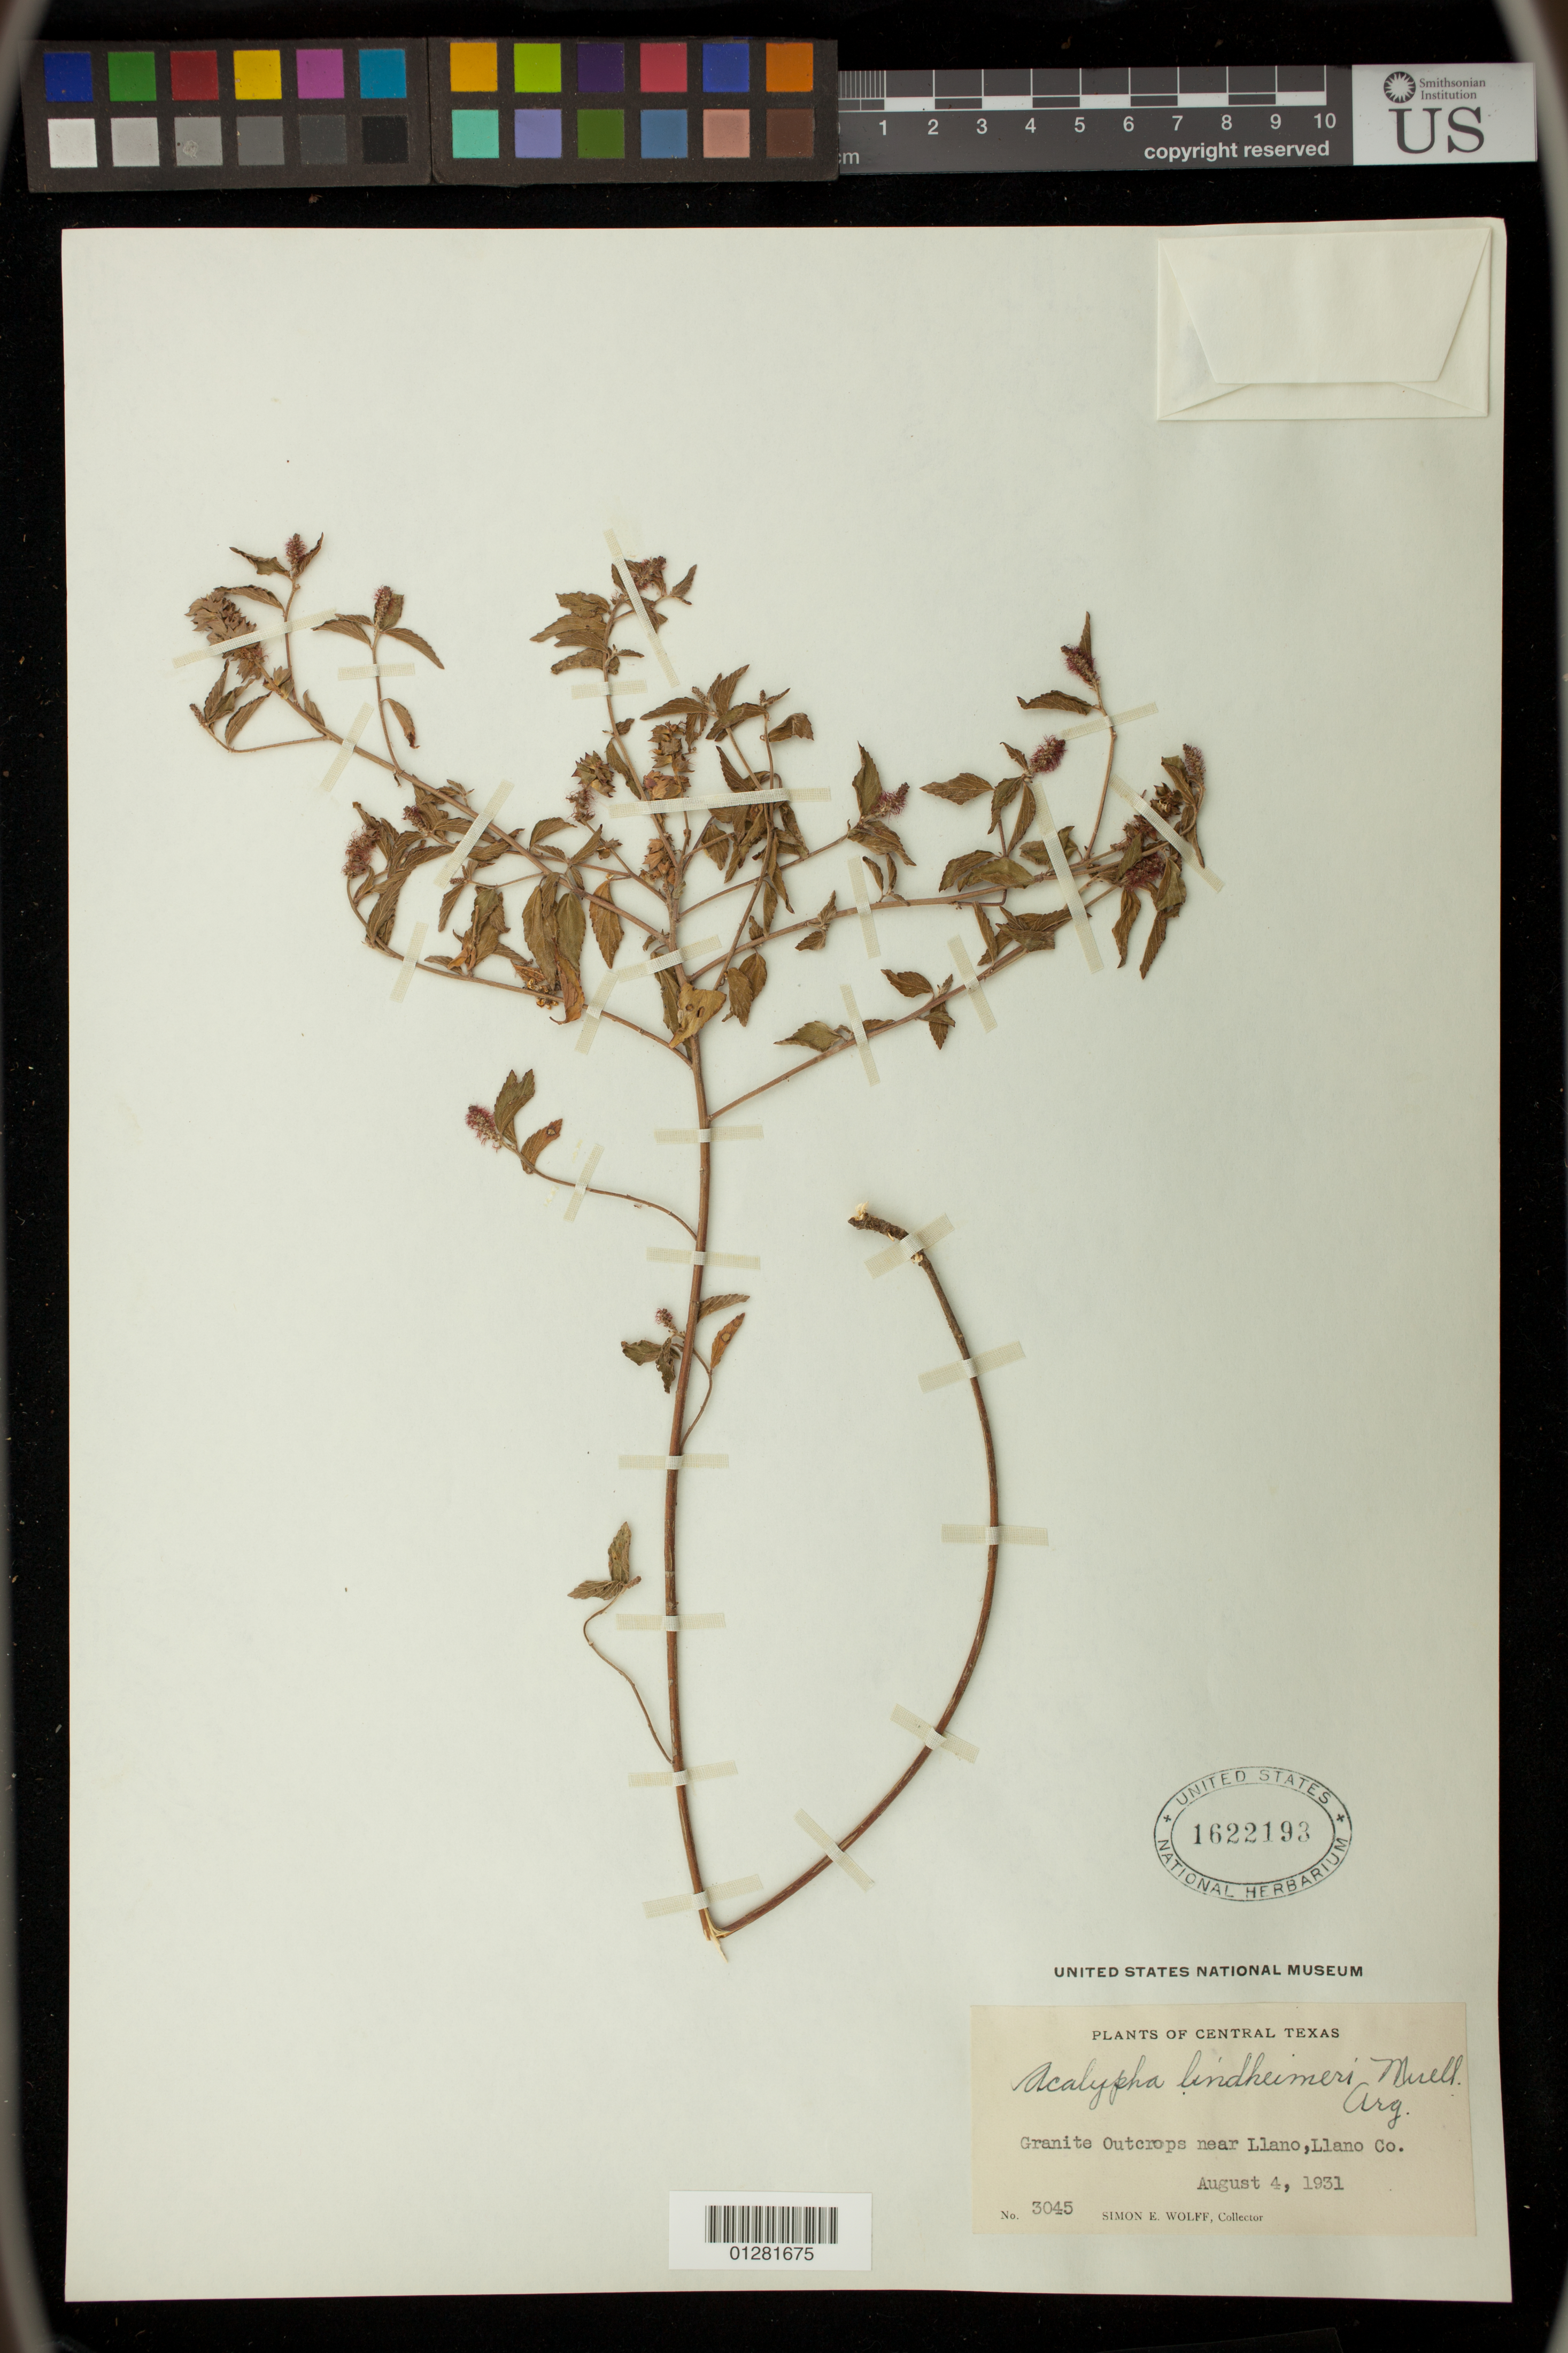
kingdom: Plantae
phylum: Tracheophyta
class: Magnoliopsida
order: Malpighiales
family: Euphorbiaceae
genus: Acalypha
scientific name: Acalypha lindheimeri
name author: Müll. Arg.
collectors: S. E. Wolff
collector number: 3045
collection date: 1931-08-04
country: United States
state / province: Texas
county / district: Llano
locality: Granite Outcrops near Llano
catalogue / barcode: US 1622193